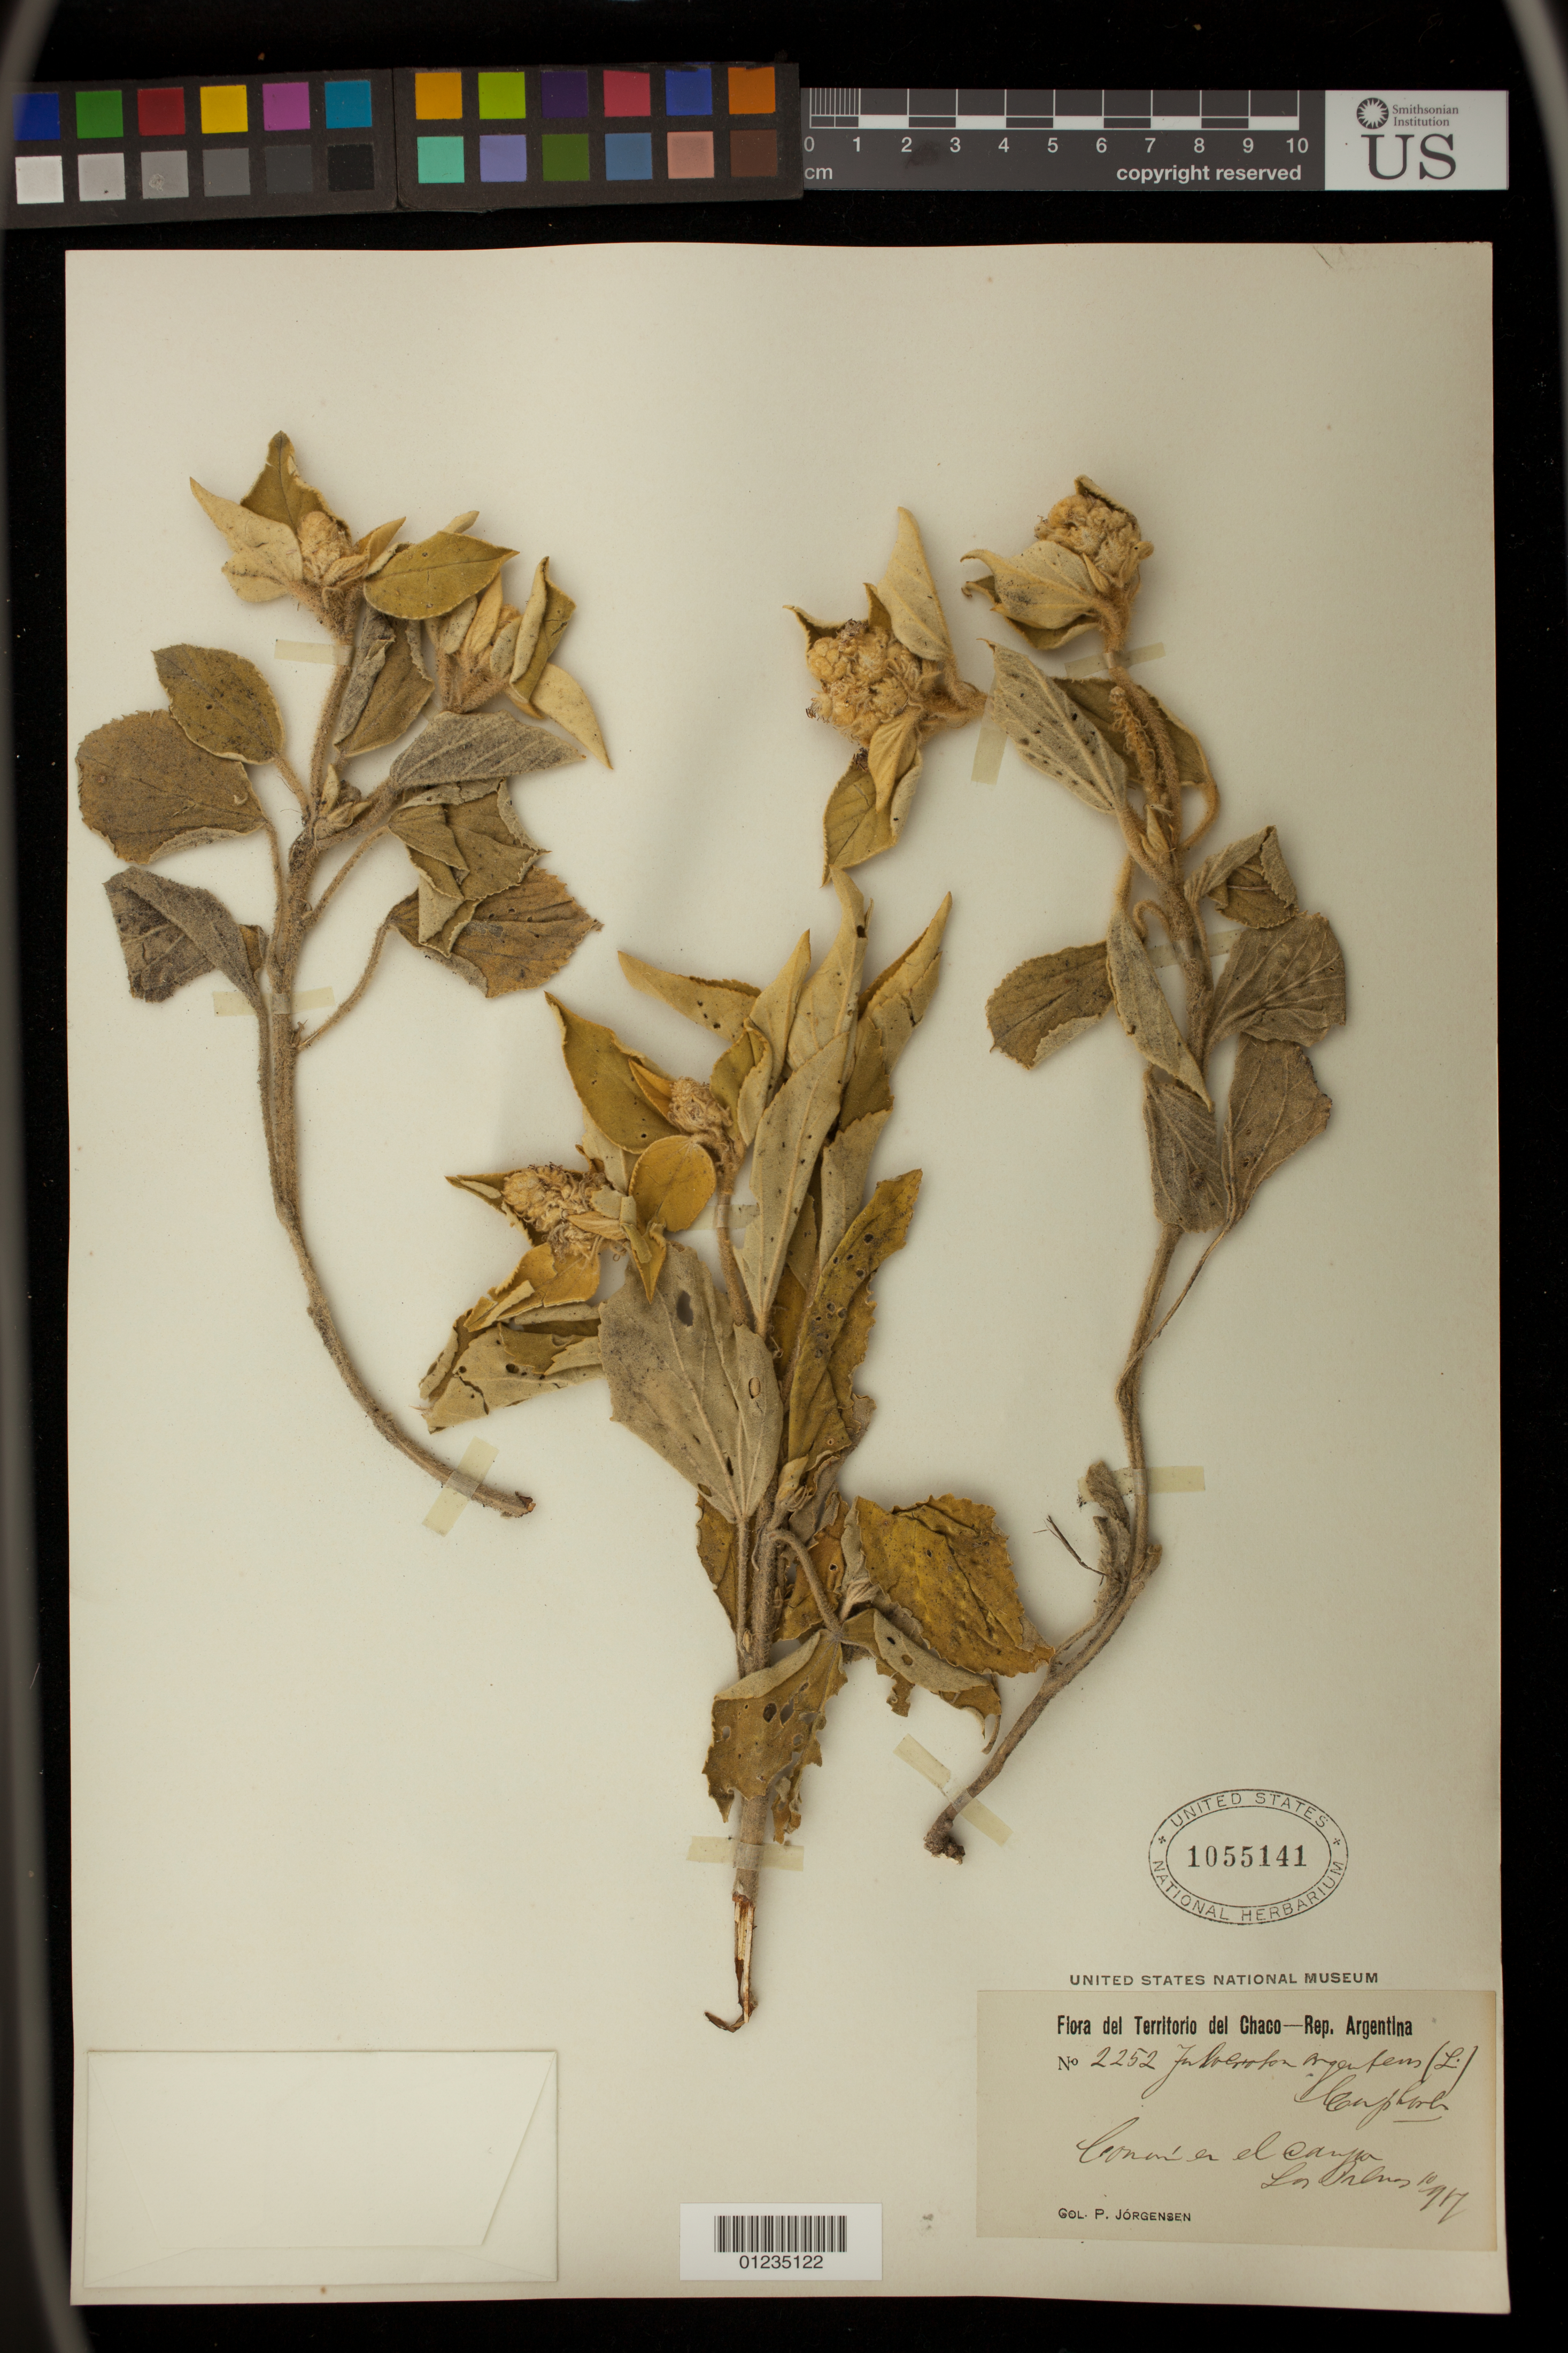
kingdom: Plantae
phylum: Tracheophyta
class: Magnoliopsida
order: Malpighiales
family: Euphorbiaceae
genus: Julocroton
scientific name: Julocroton argenteus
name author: (L.) Didr.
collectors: P. Jörgensen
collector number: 2252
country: Argentina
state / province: Chaco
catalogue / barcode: US 1055141